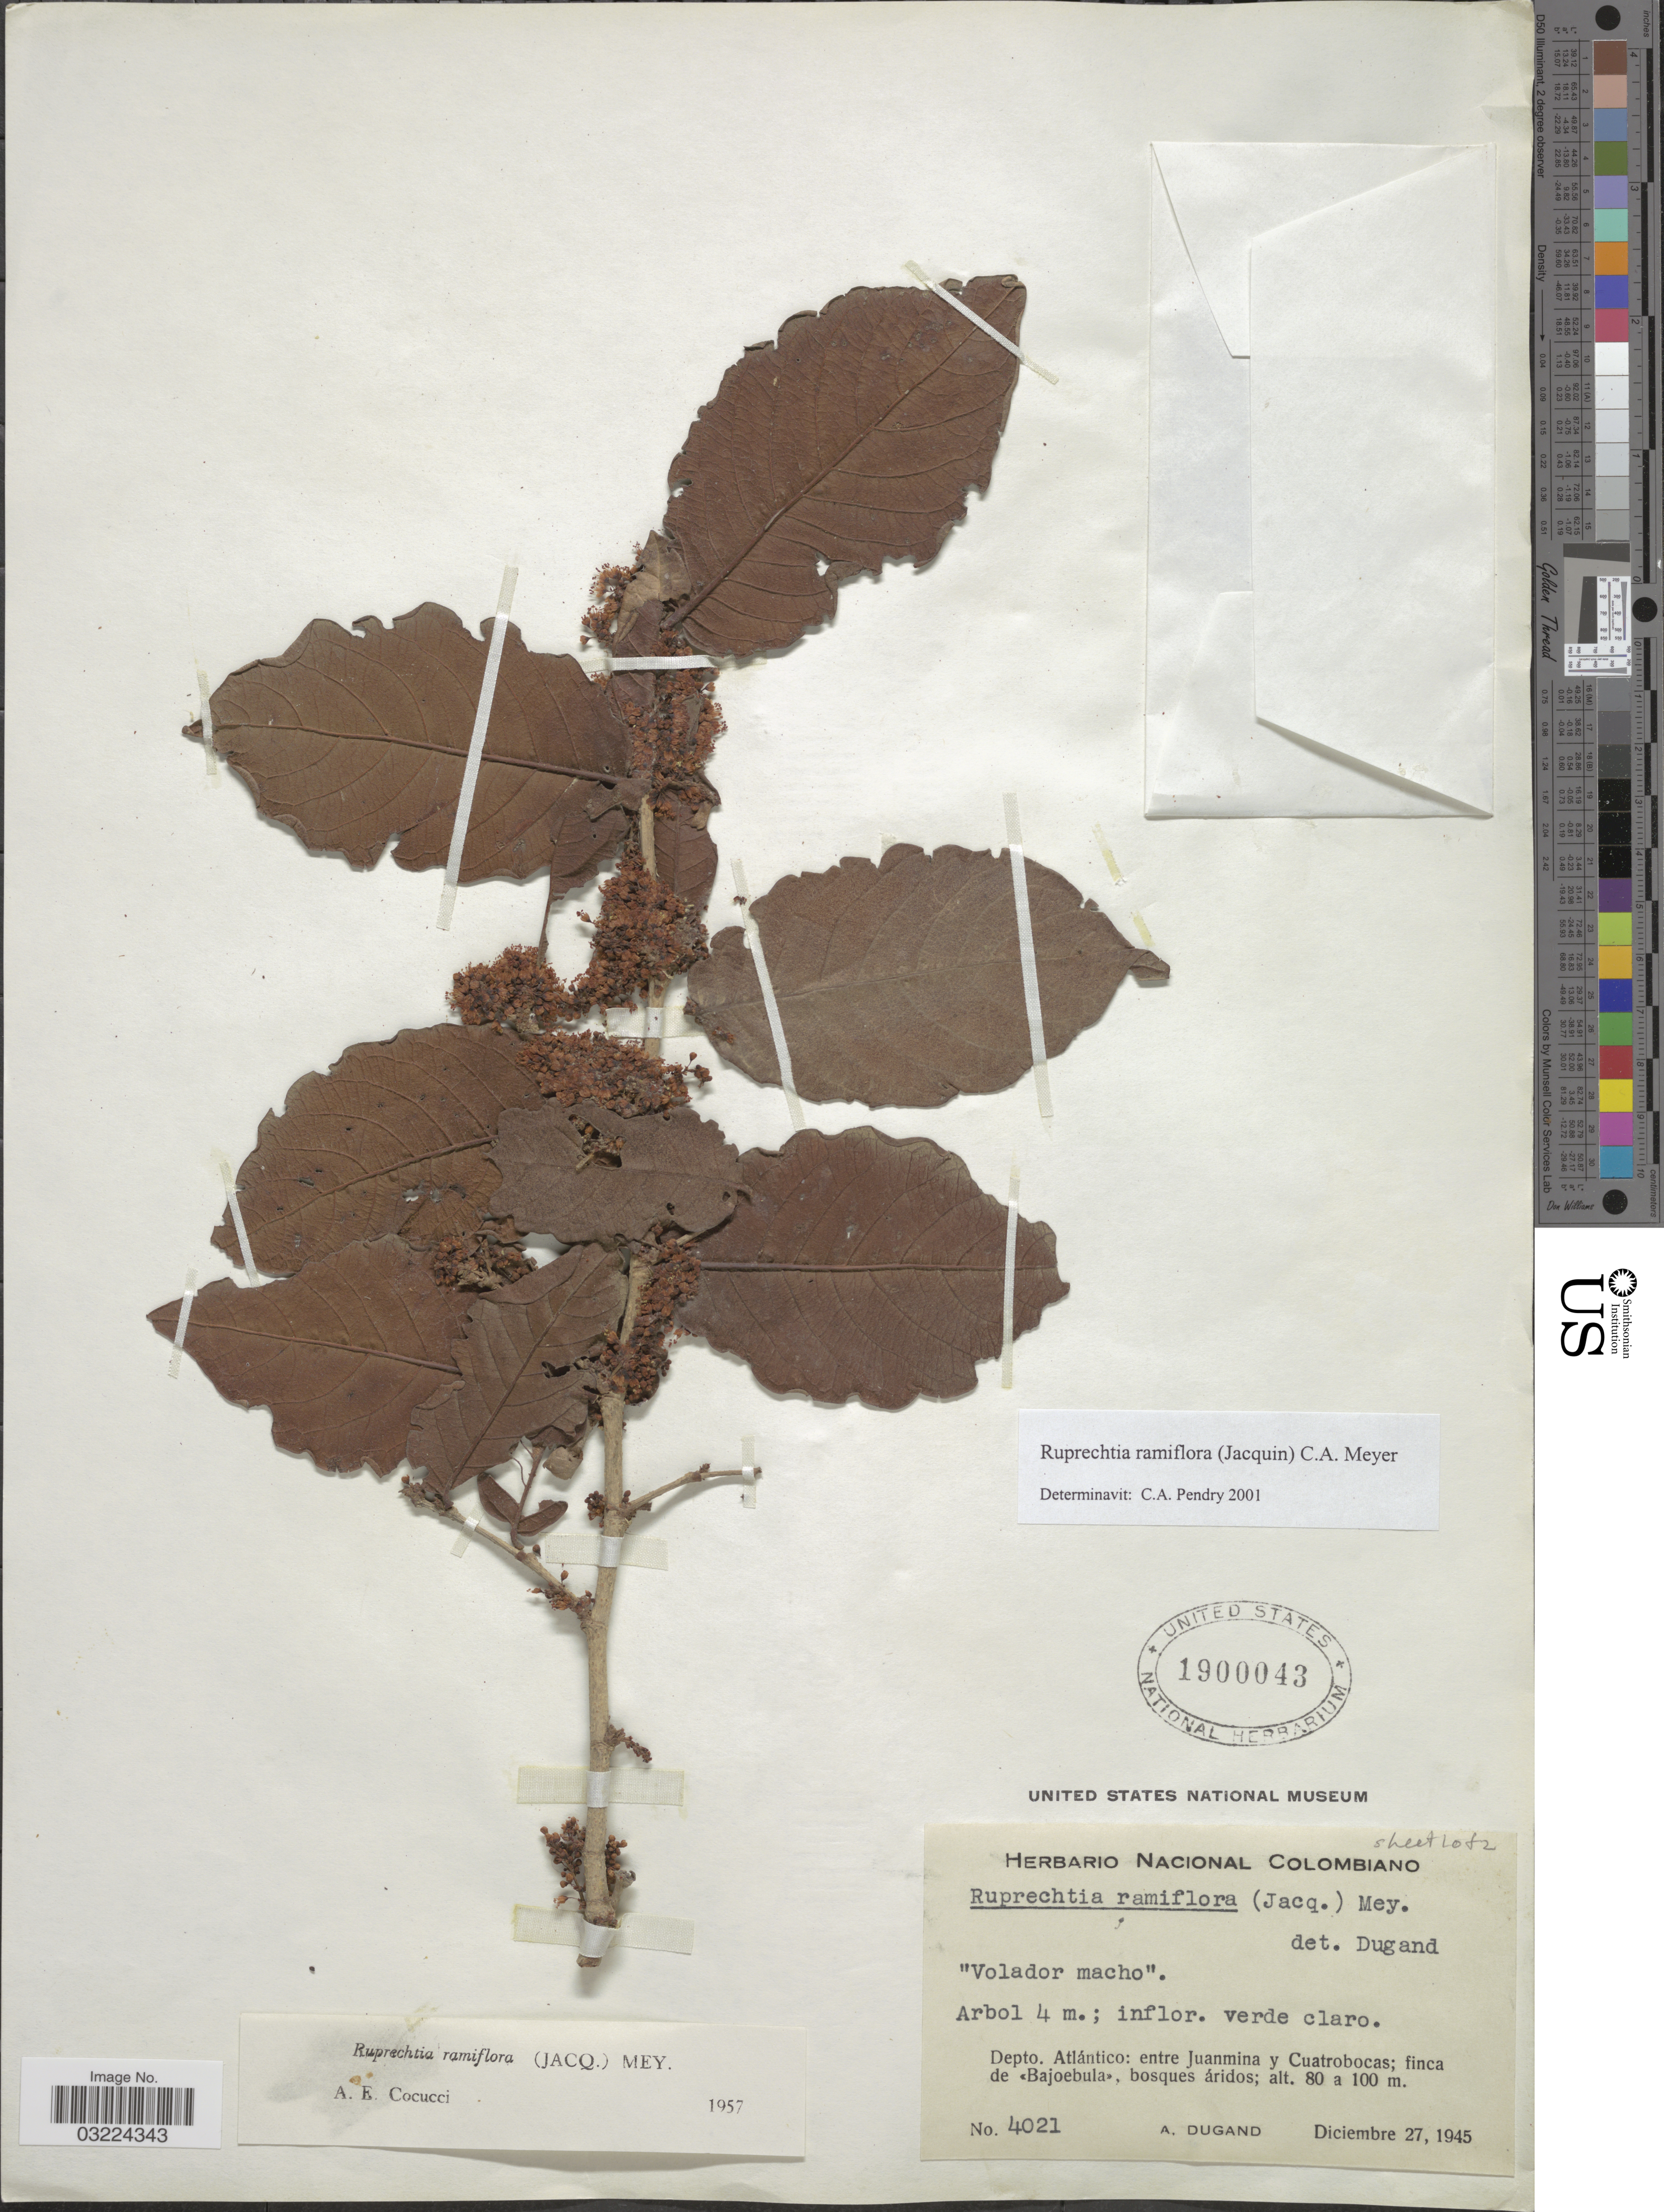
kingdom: Plantae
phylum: Tracheophyta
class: Magnoliopsida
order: Caryophyllales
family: Polygonaceae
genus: Ruprechtia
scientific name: Ruprechtia ramiflora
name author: (Jacq.) C.A. Mey.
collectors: A. Dugand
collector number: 4021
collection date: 1945-12-27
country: Colombia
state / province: Atlántico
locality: Depto. Atlántico: entre Juanmina y Cuatrobocas; finca de Bajoebula.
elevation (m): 80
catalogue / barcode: US 1900043